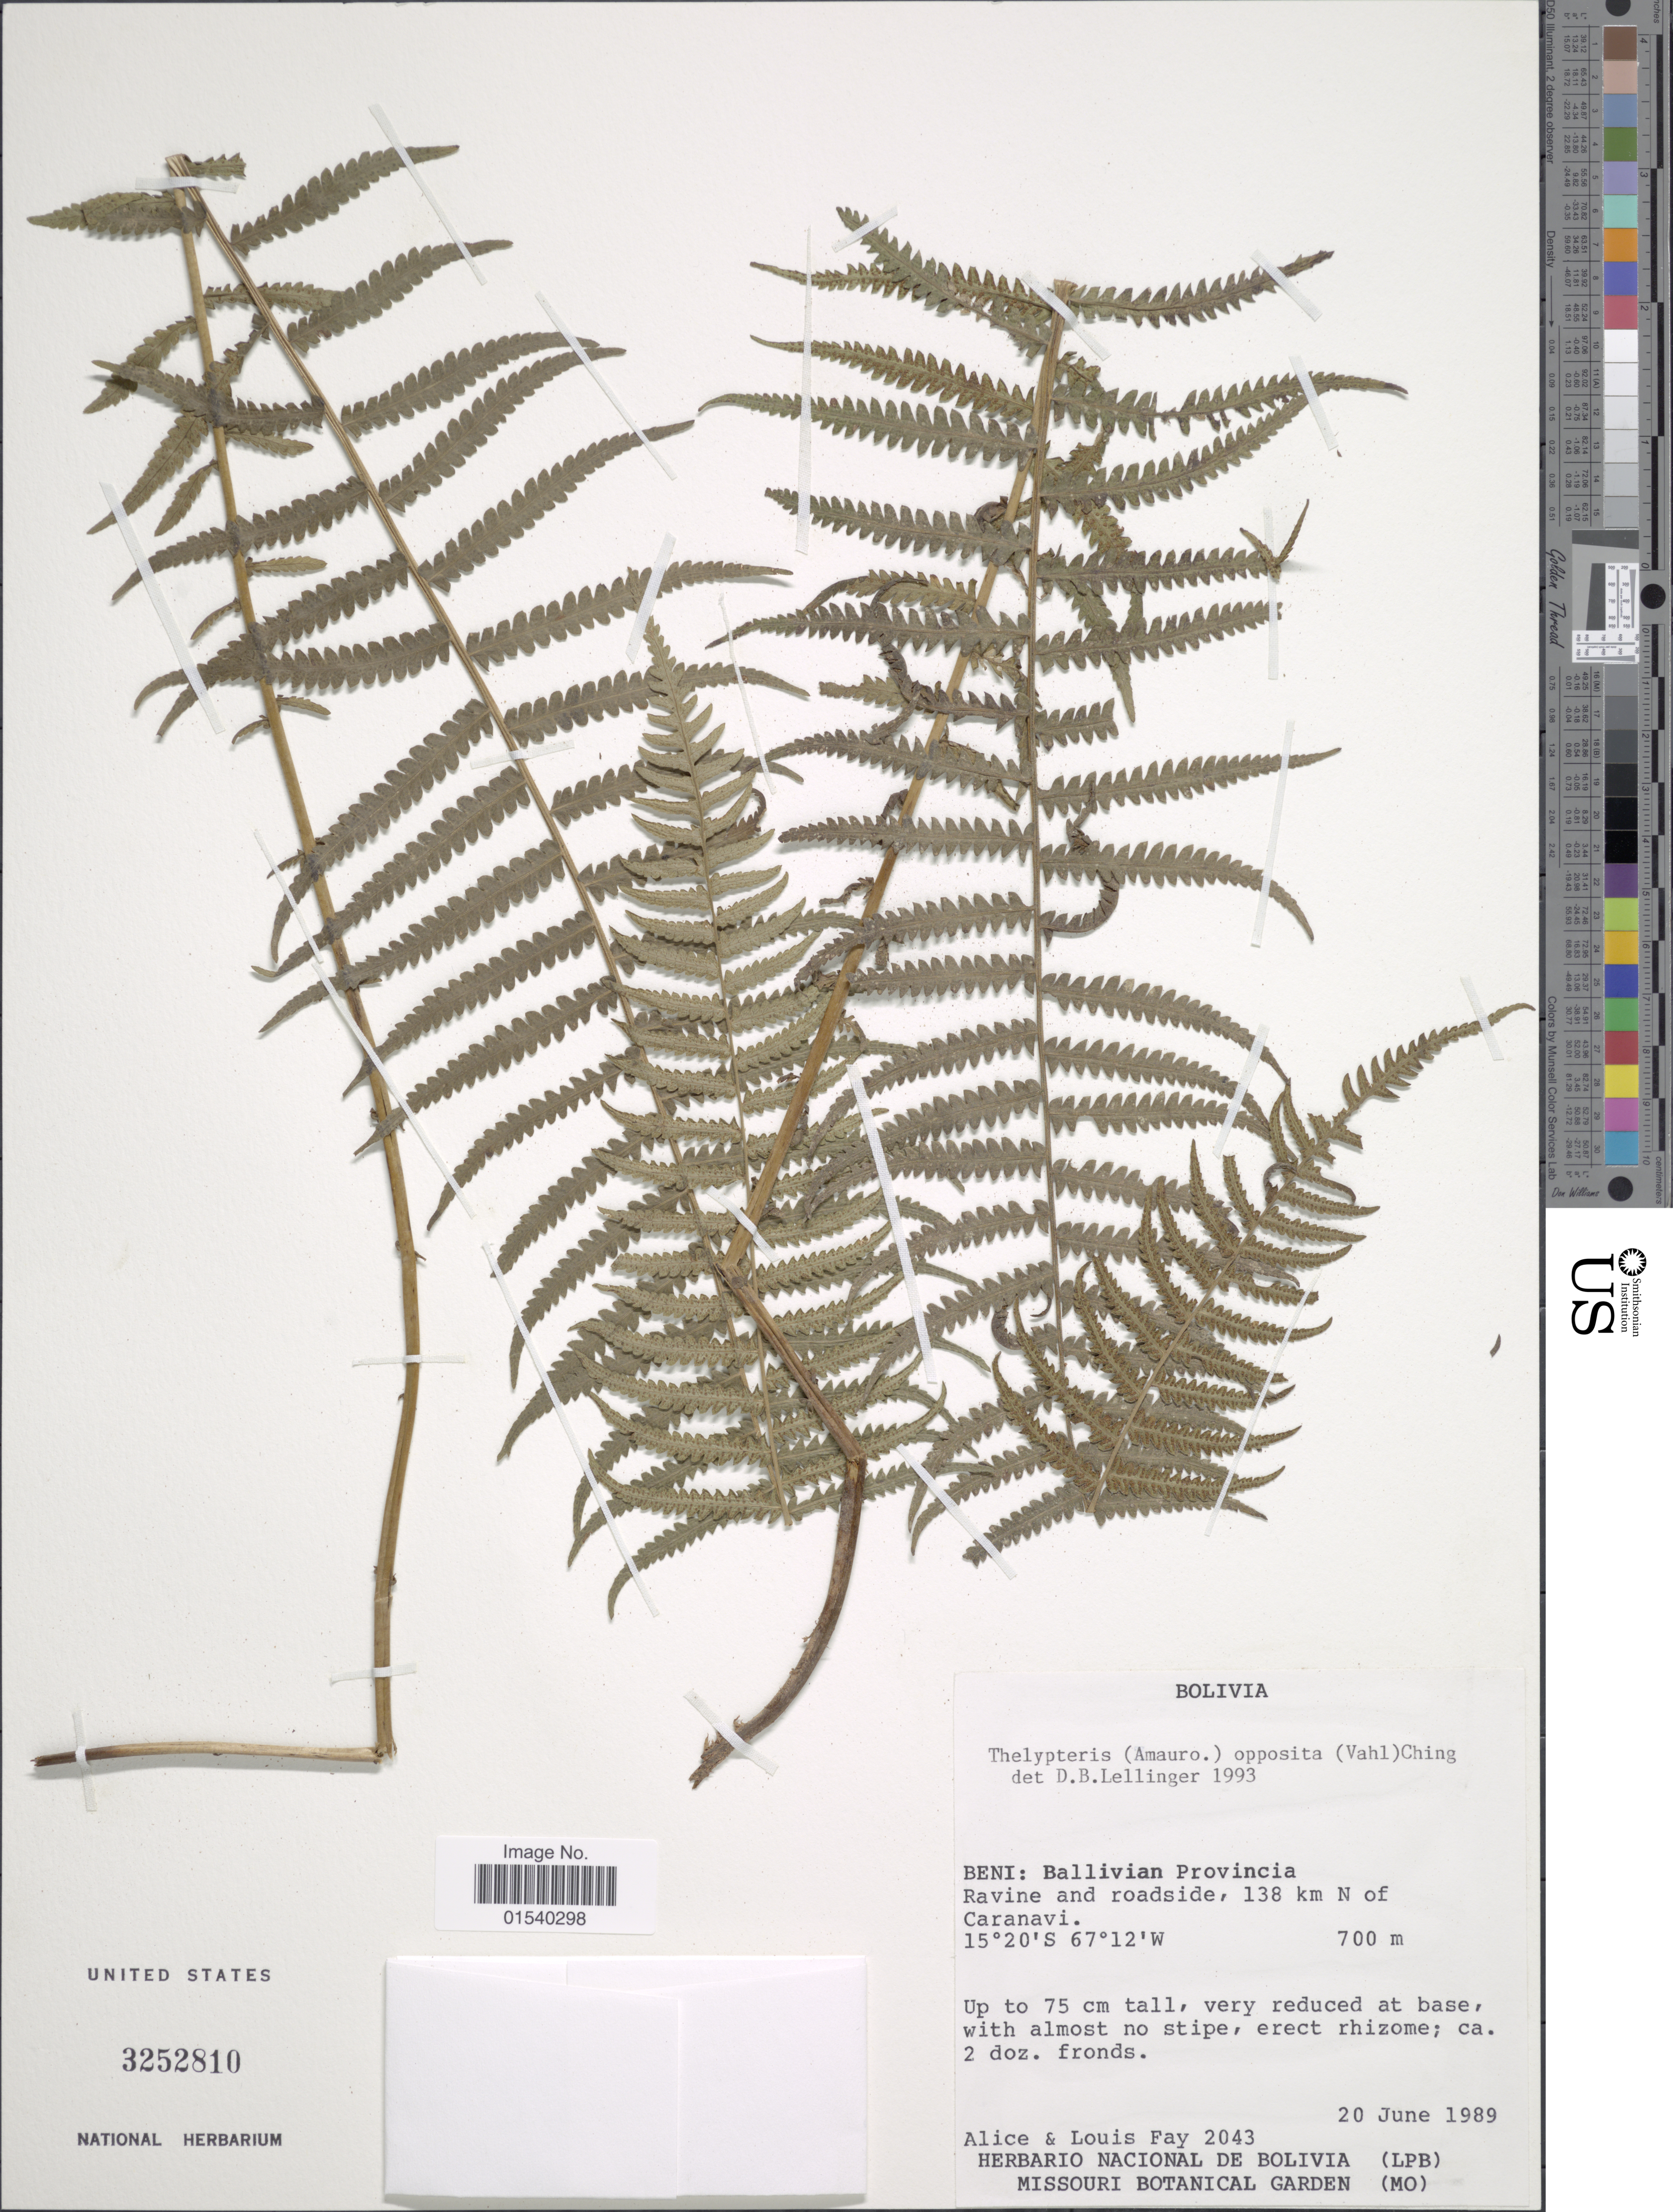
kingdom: Plantae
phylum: Tracheophyta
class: Polypodiopsida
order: Polypodiales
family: Thelypteridaceae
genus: Amauropelta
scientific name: Amauropelta opposita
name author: (Vahl) Pic. Serm.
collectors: A. Fay & L. Fay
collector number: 2043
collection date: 1989-06-20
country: Bolivia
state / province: Beni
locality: Ballivian Provincia Ravine and roadside, 138 km N of Caranavi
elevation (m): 700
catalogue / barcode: US 3252810